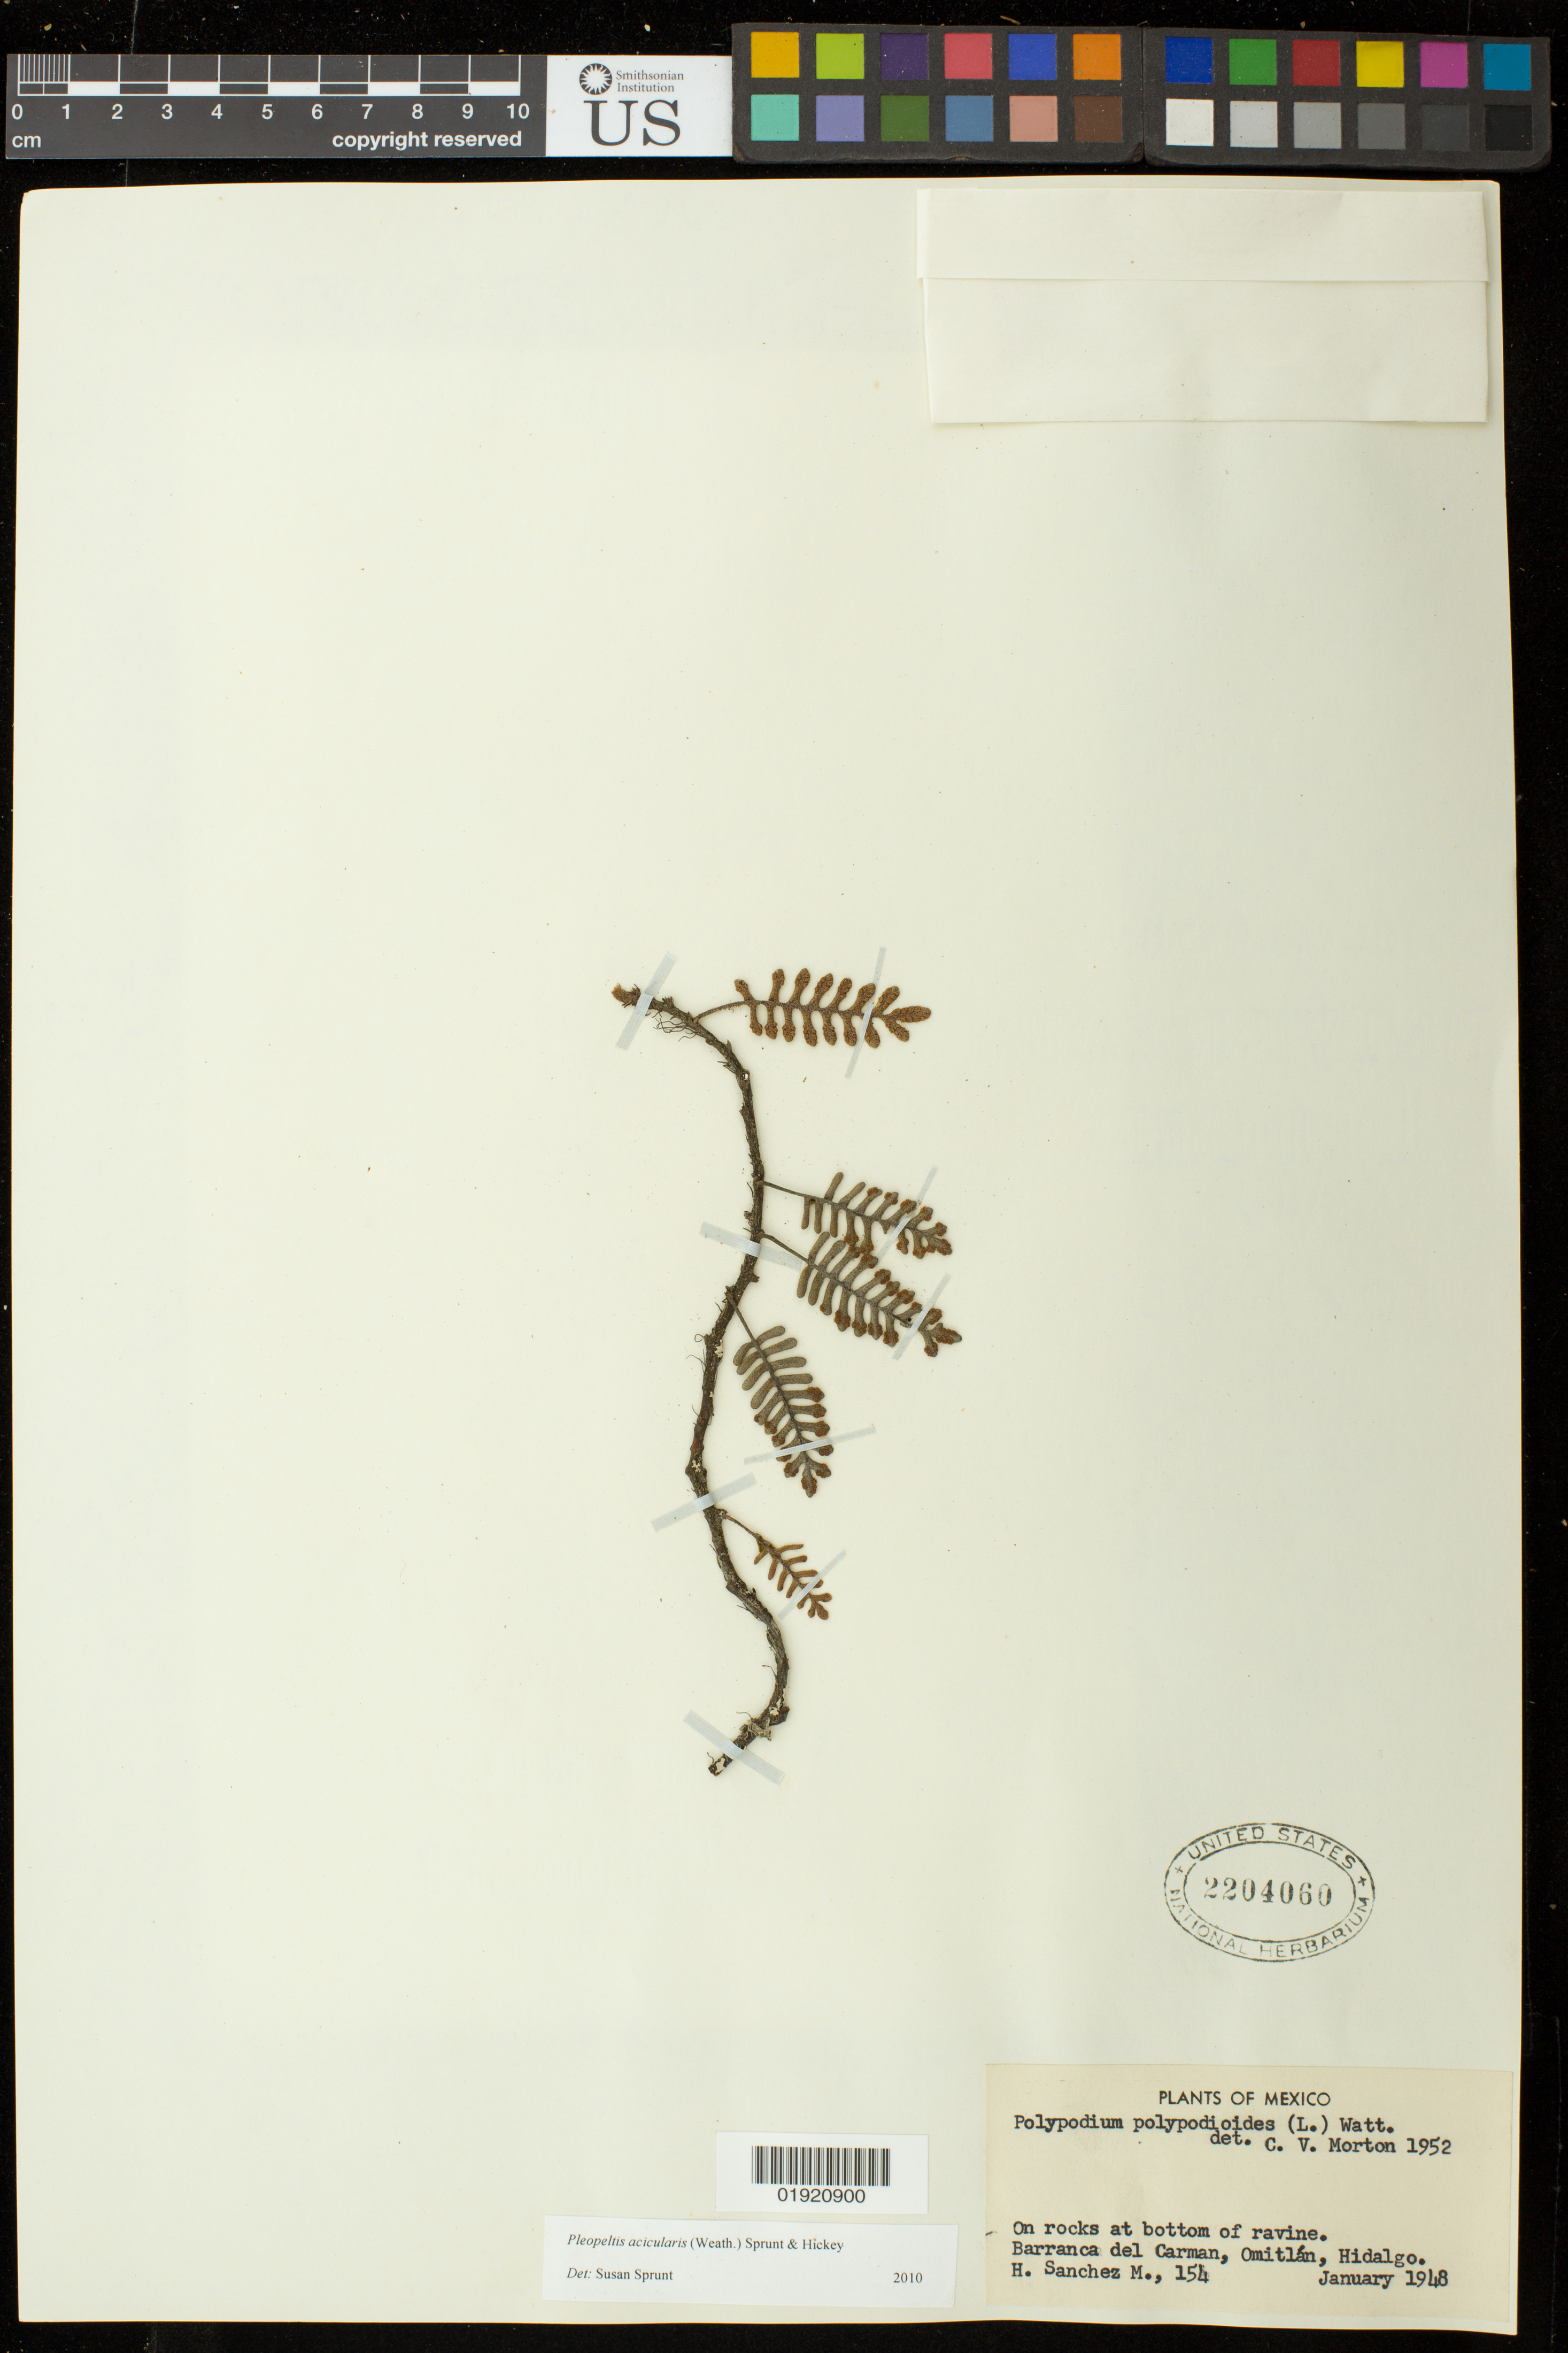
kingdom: Plantae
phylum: Tracheophyta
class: Polypodiopsida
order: Polypodiales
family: Polypodiaceae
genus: Pleopeltis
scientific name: Pleopeltis acicularis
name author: (Weath.) A.R. Sm. & Krömer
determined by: Sprunt, S. V.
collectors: H. Sanchez M.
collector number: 154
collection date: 1948-01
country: Mexico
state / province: Hidalgo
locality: Barranca del Carman, Omitlan, Hidalgo.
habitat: On rocks at bottom of ravine.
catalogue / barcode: US 2204060